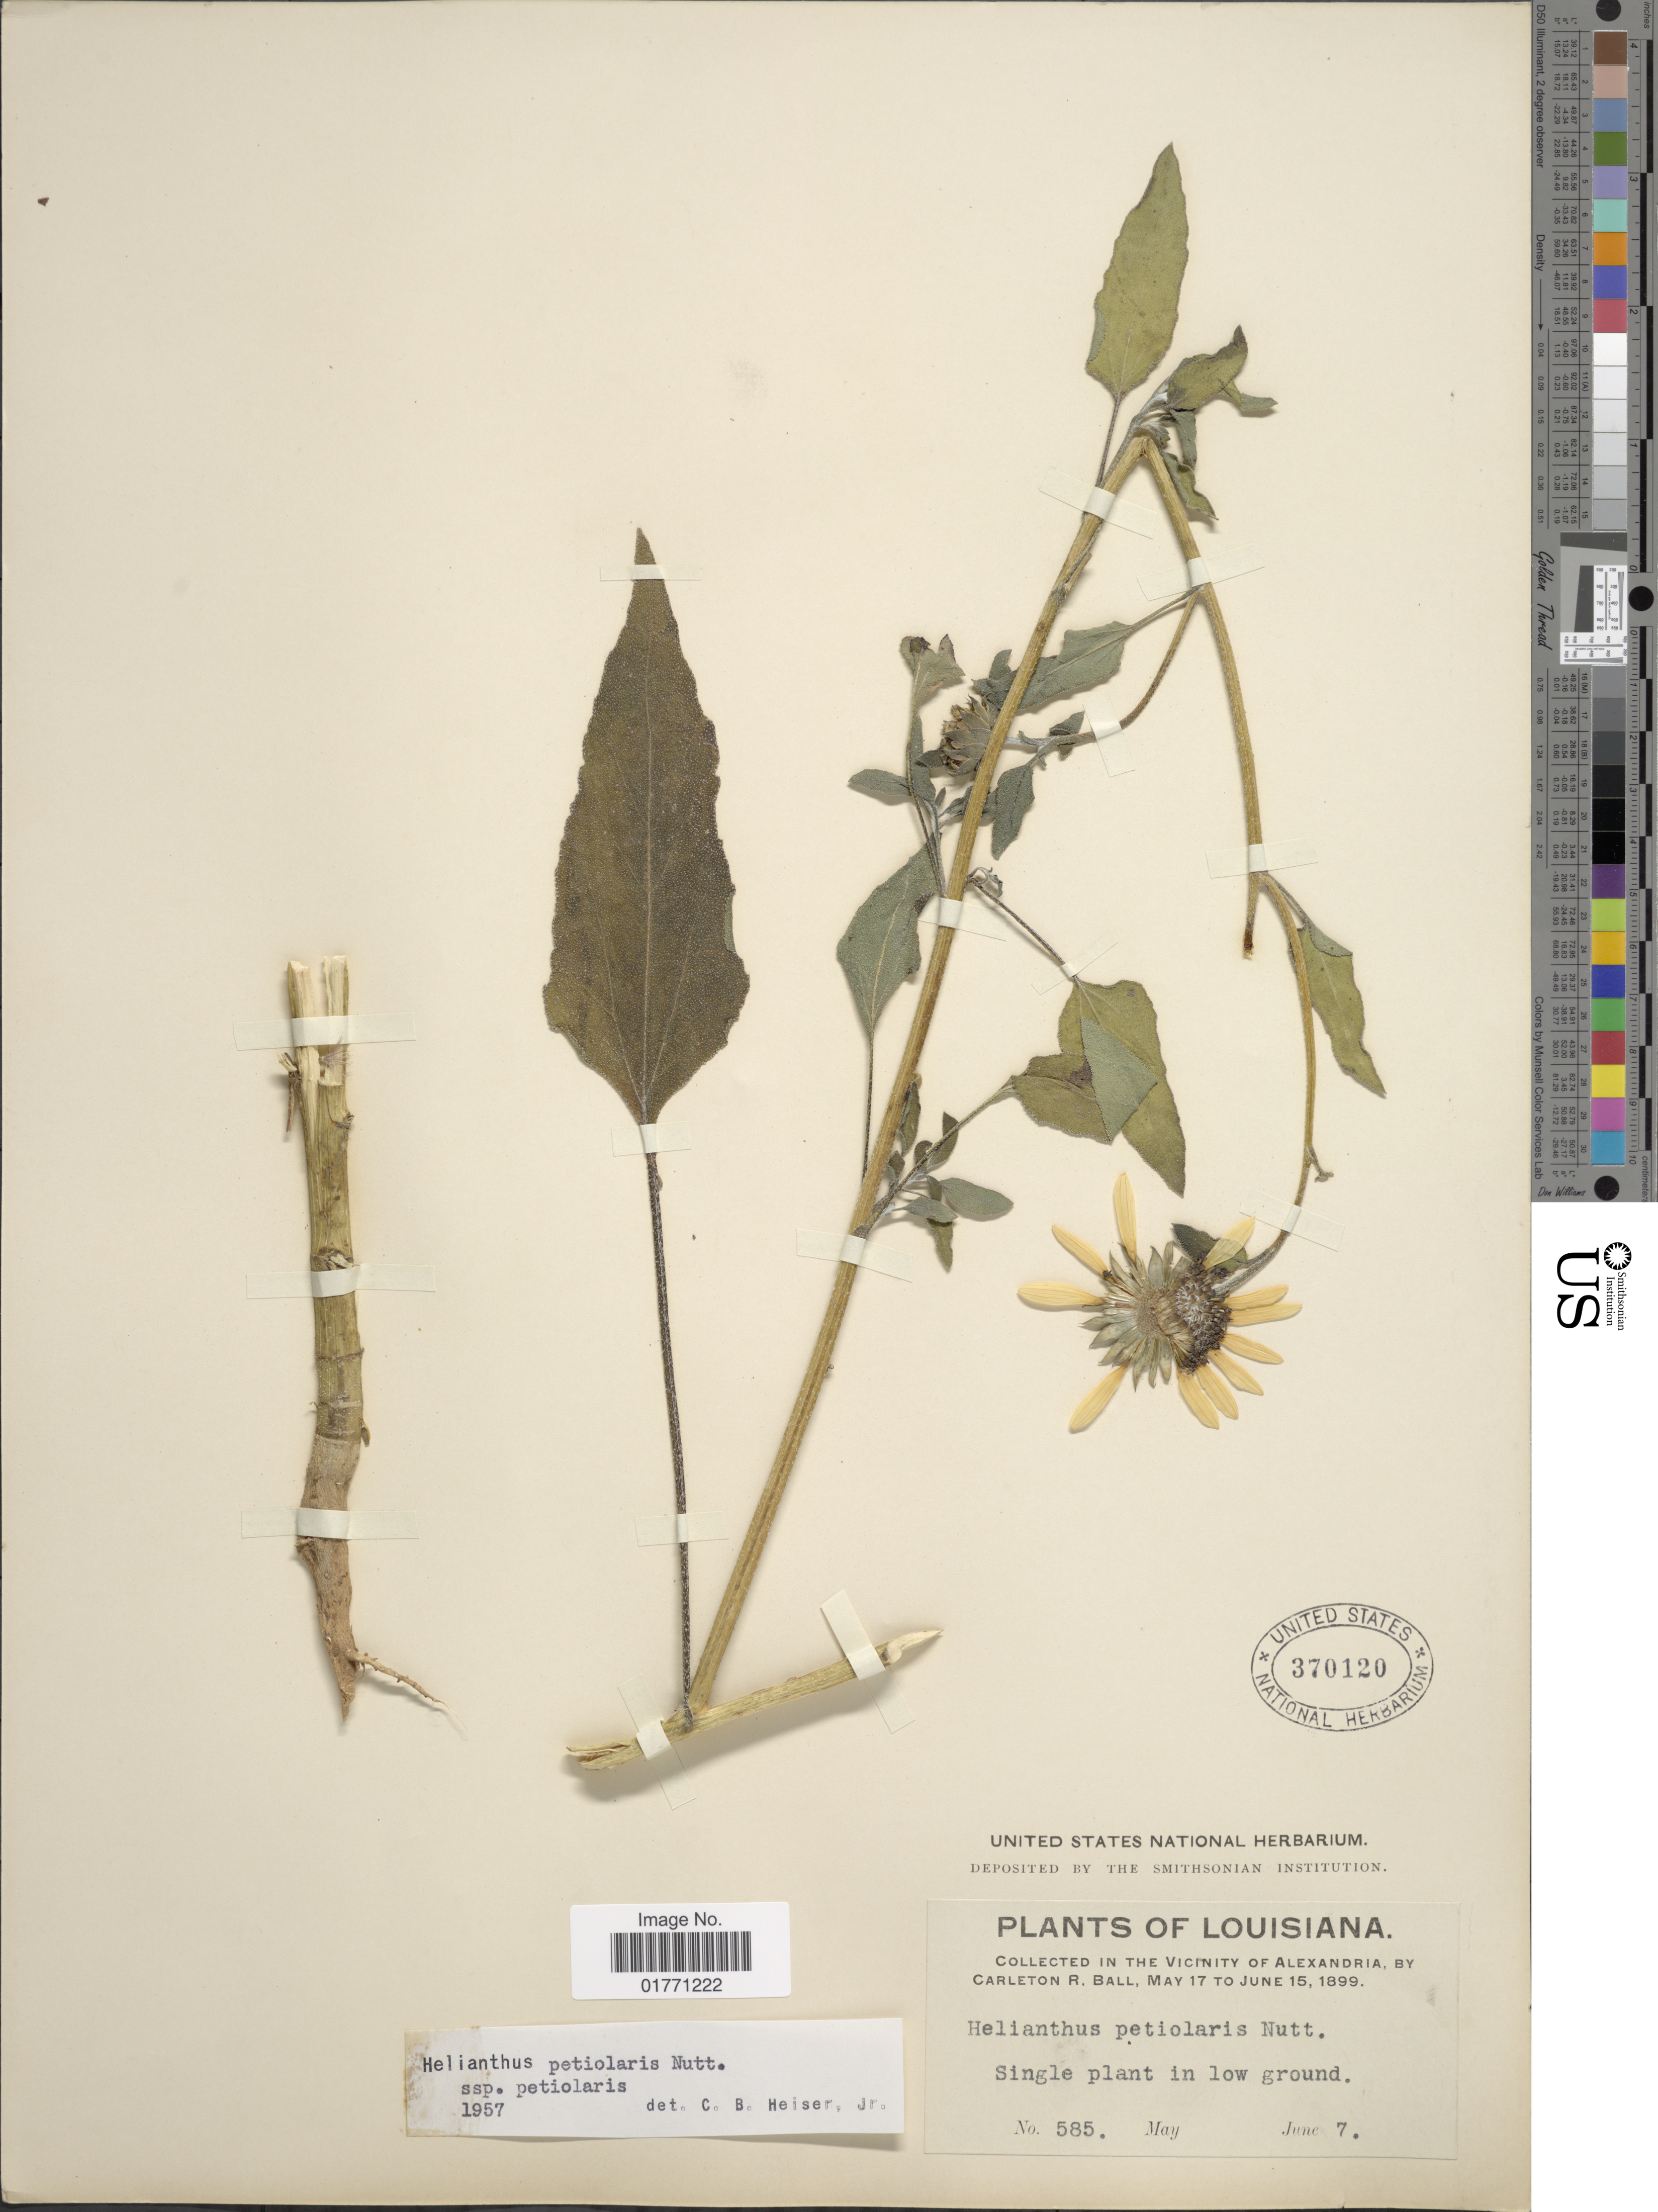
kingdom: Plantae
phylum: Tracheophyta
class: Magnoliopsida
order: Asterales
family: Asteraceae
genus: Helianthus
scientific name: Helianthus petiolaris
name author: Nutt.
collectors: C. R. Ball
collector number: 585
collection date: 1899-06-07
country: United States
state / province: Louisiana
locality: In the vicinity of Alexandria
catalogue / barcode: US 370120